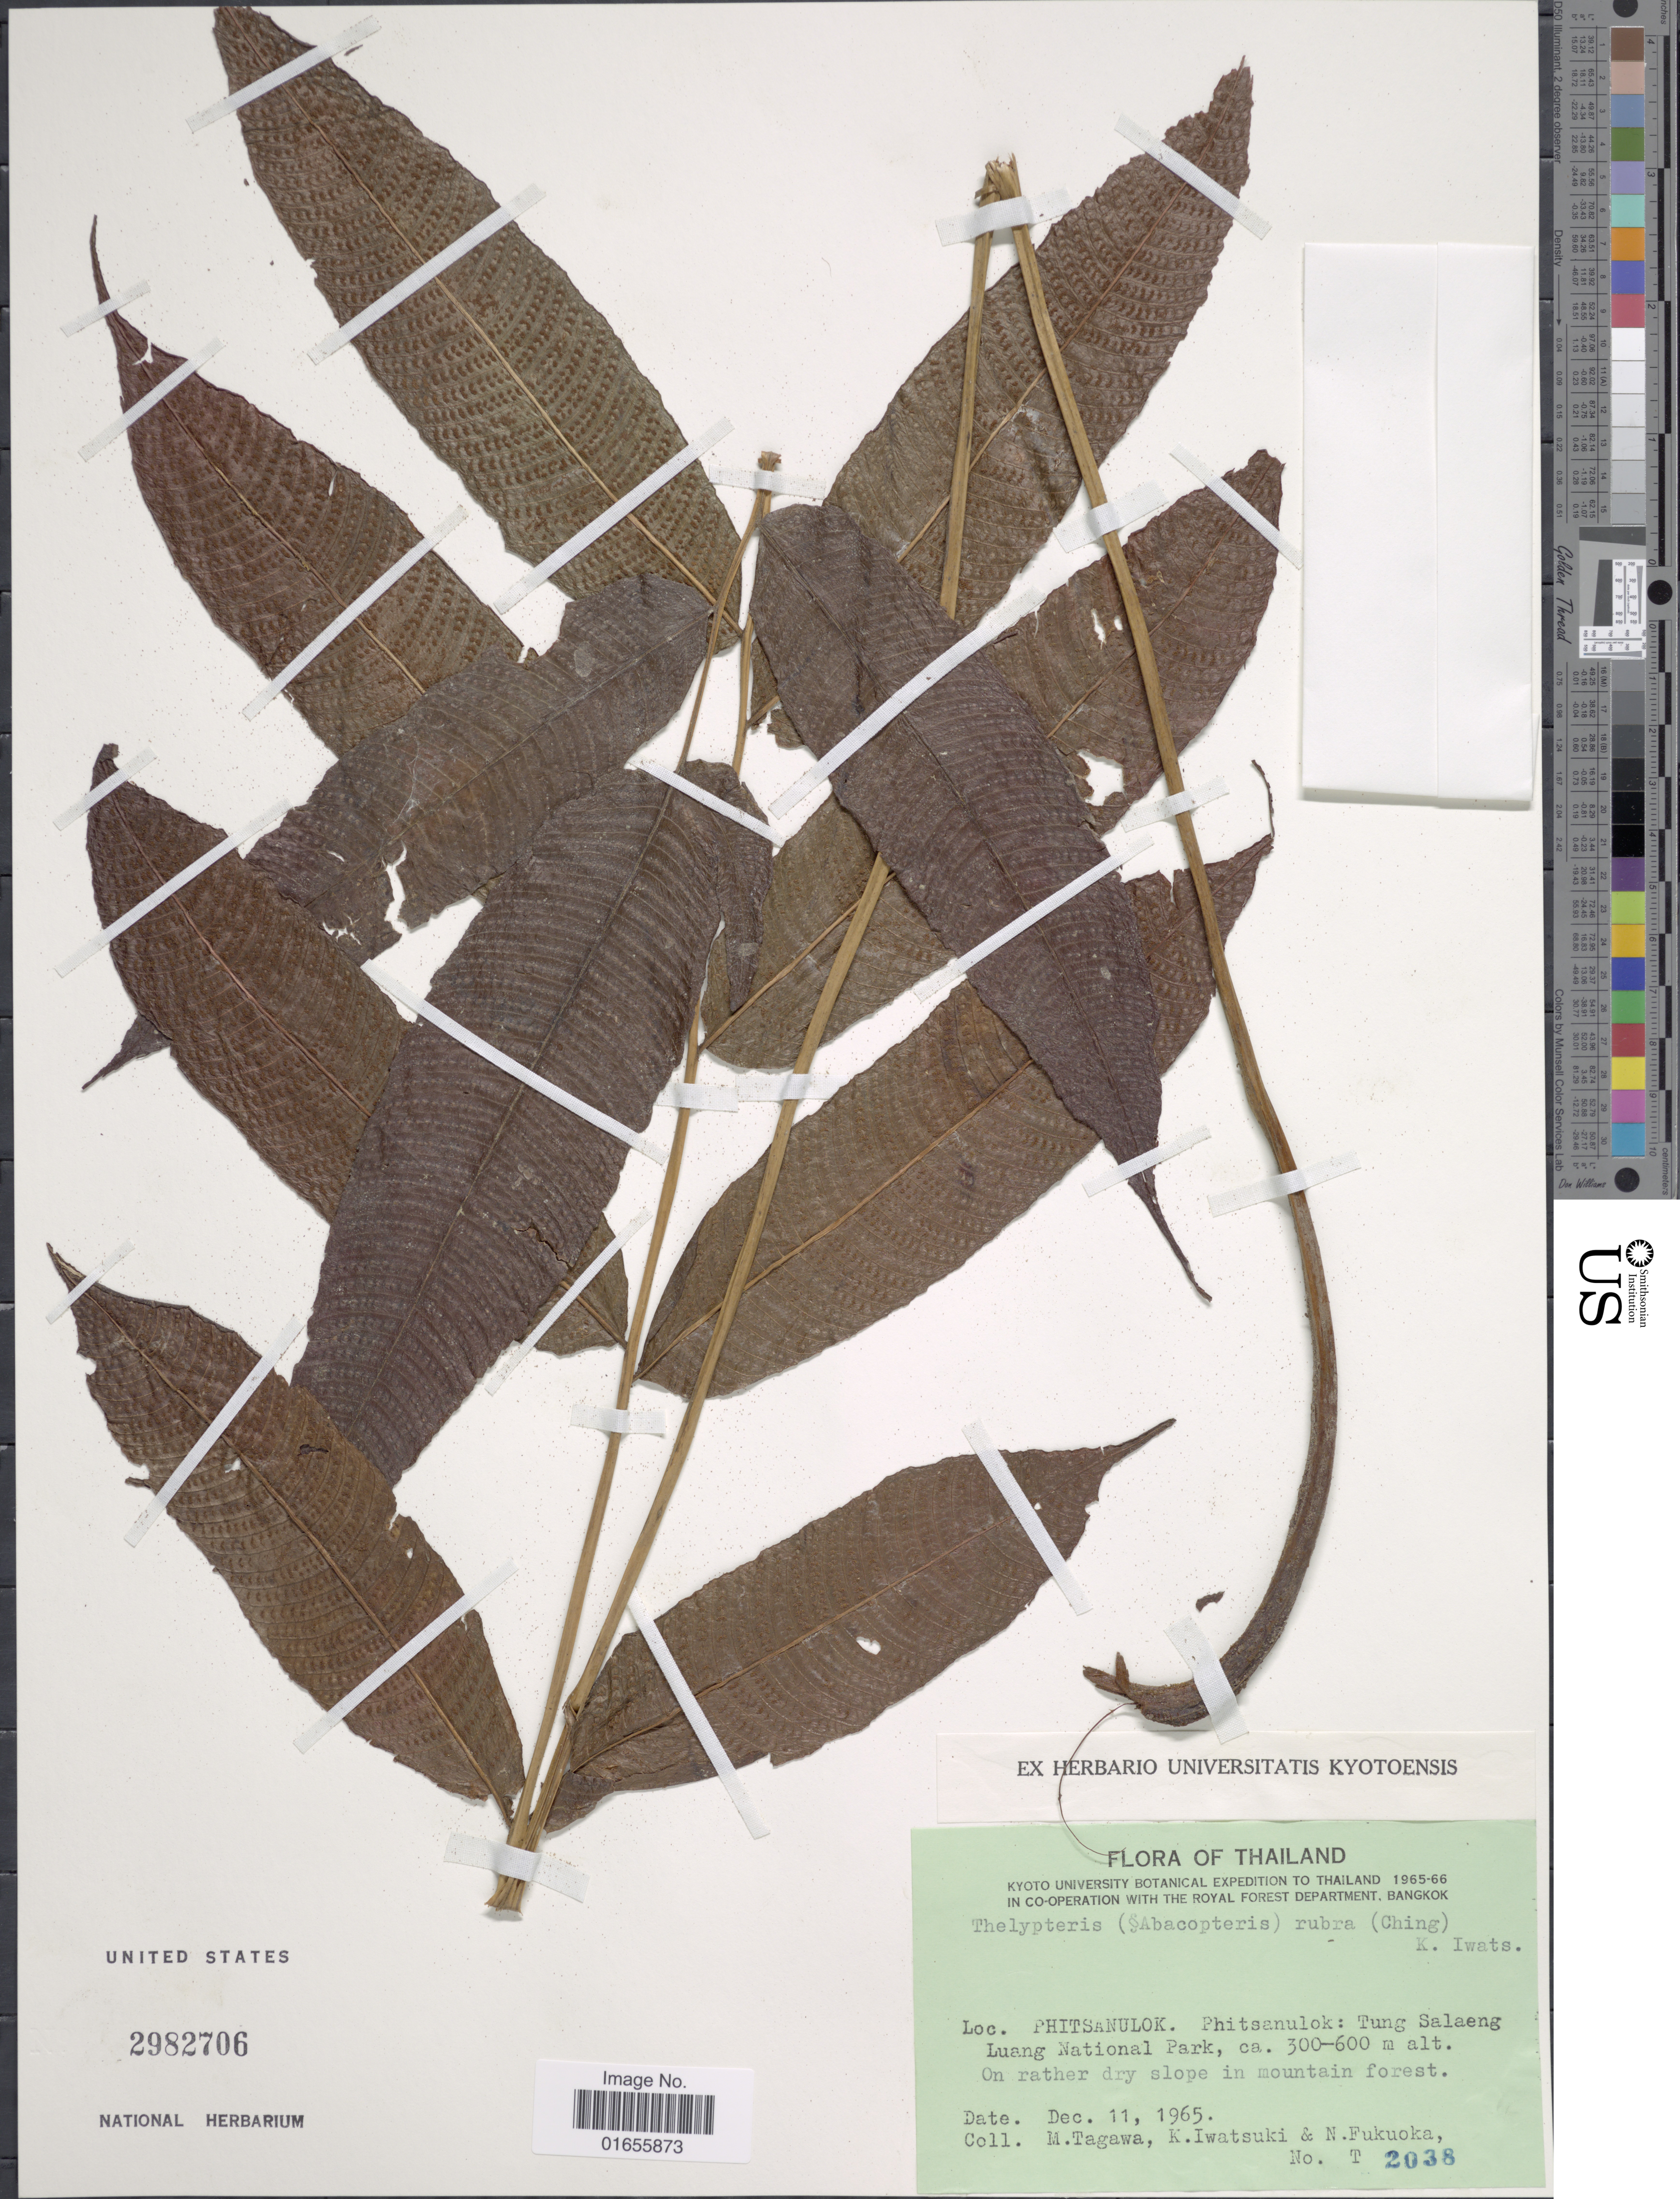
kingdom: Plantae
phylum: Tracheophyta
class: Polypodiopsida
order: Polypodiales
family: Thelypteridaceae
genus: Pronephrium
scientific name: Pronephrium lakhimpurense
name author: (Rosenst.) Holttum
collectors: M. Tagawa, K. Iwatsuki & N. Fukuoka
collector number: T2038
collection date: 1965-12-11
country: Thailand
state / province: Phitsanulok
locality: Tung Salaeng Luang National Park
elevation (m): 300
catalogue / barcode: US 2982706